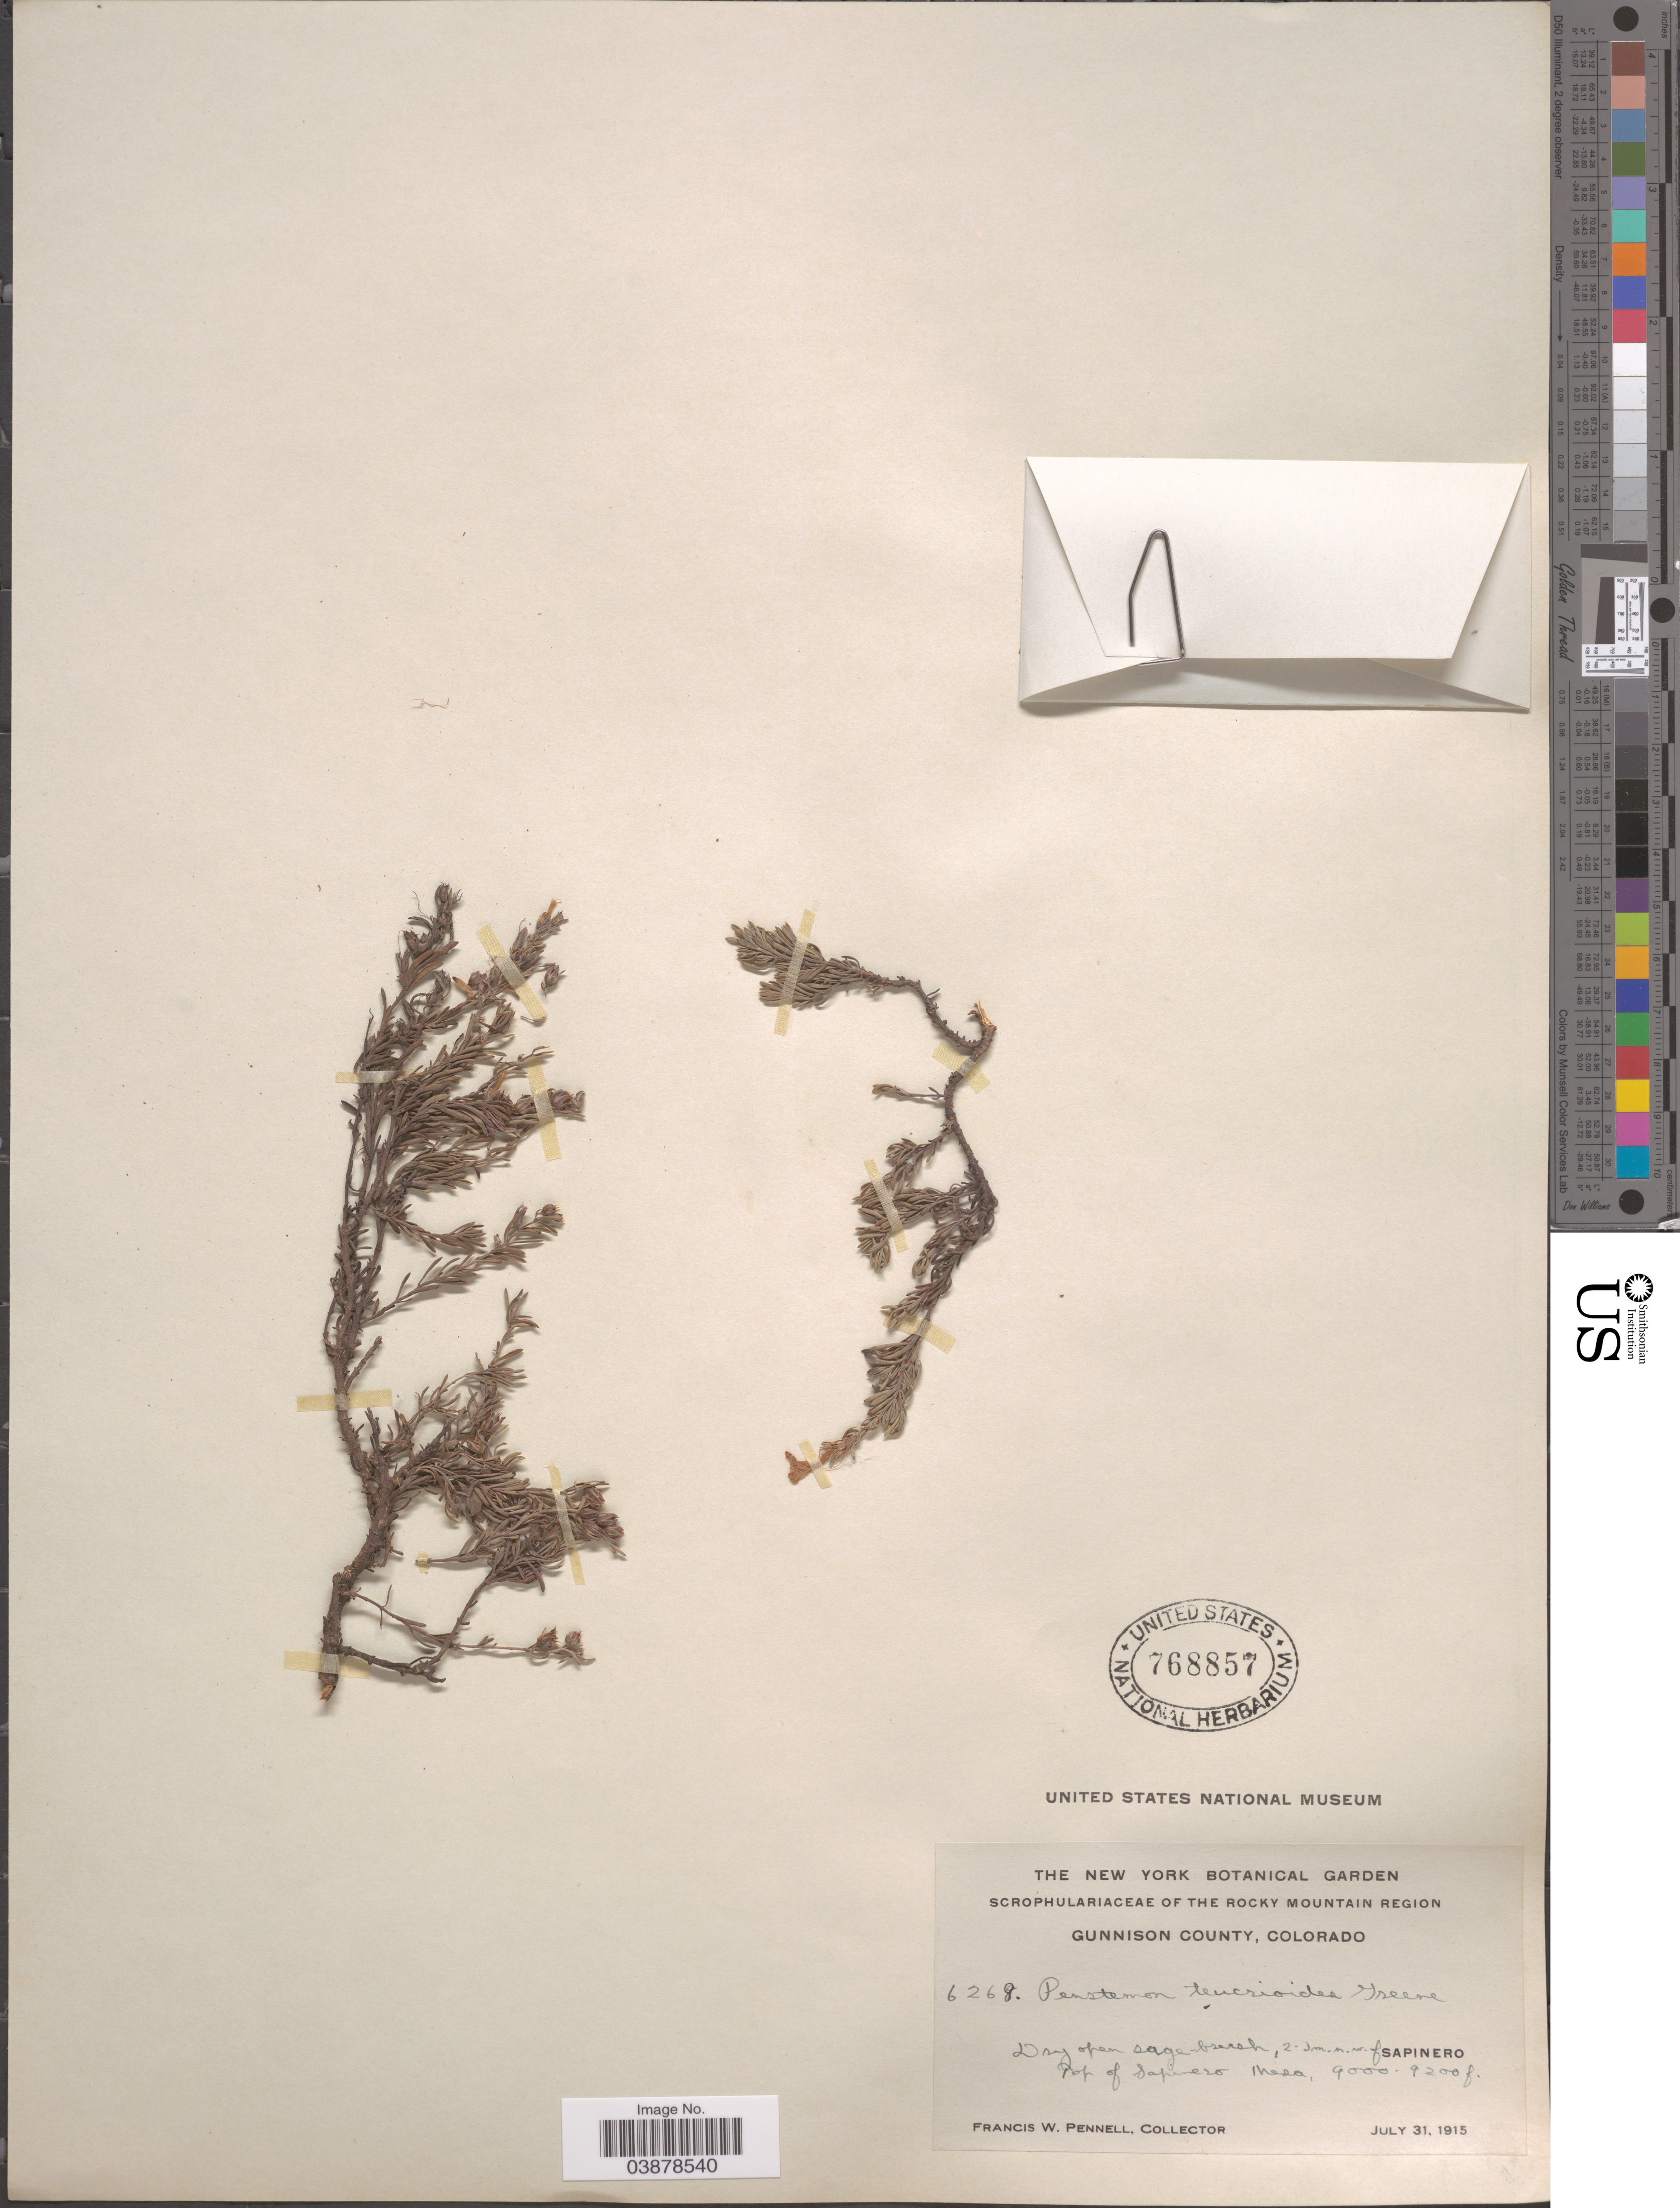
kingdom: Plantae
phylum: Tracheophyta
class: Magnoliopsida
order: Lamiales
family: Plantaginaceae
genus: Penstemon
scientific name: Penstemon teucrioides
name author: Greene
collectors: F. W. Pennell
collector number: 6268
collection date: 1915-07-31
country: United States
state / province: Colorado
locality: The Rocky Mountain Region. Gunnison County. 2-3m. n.w. of Sapinero. Top of Sapinero Mesa.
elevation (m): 2743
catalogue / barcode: US 768857